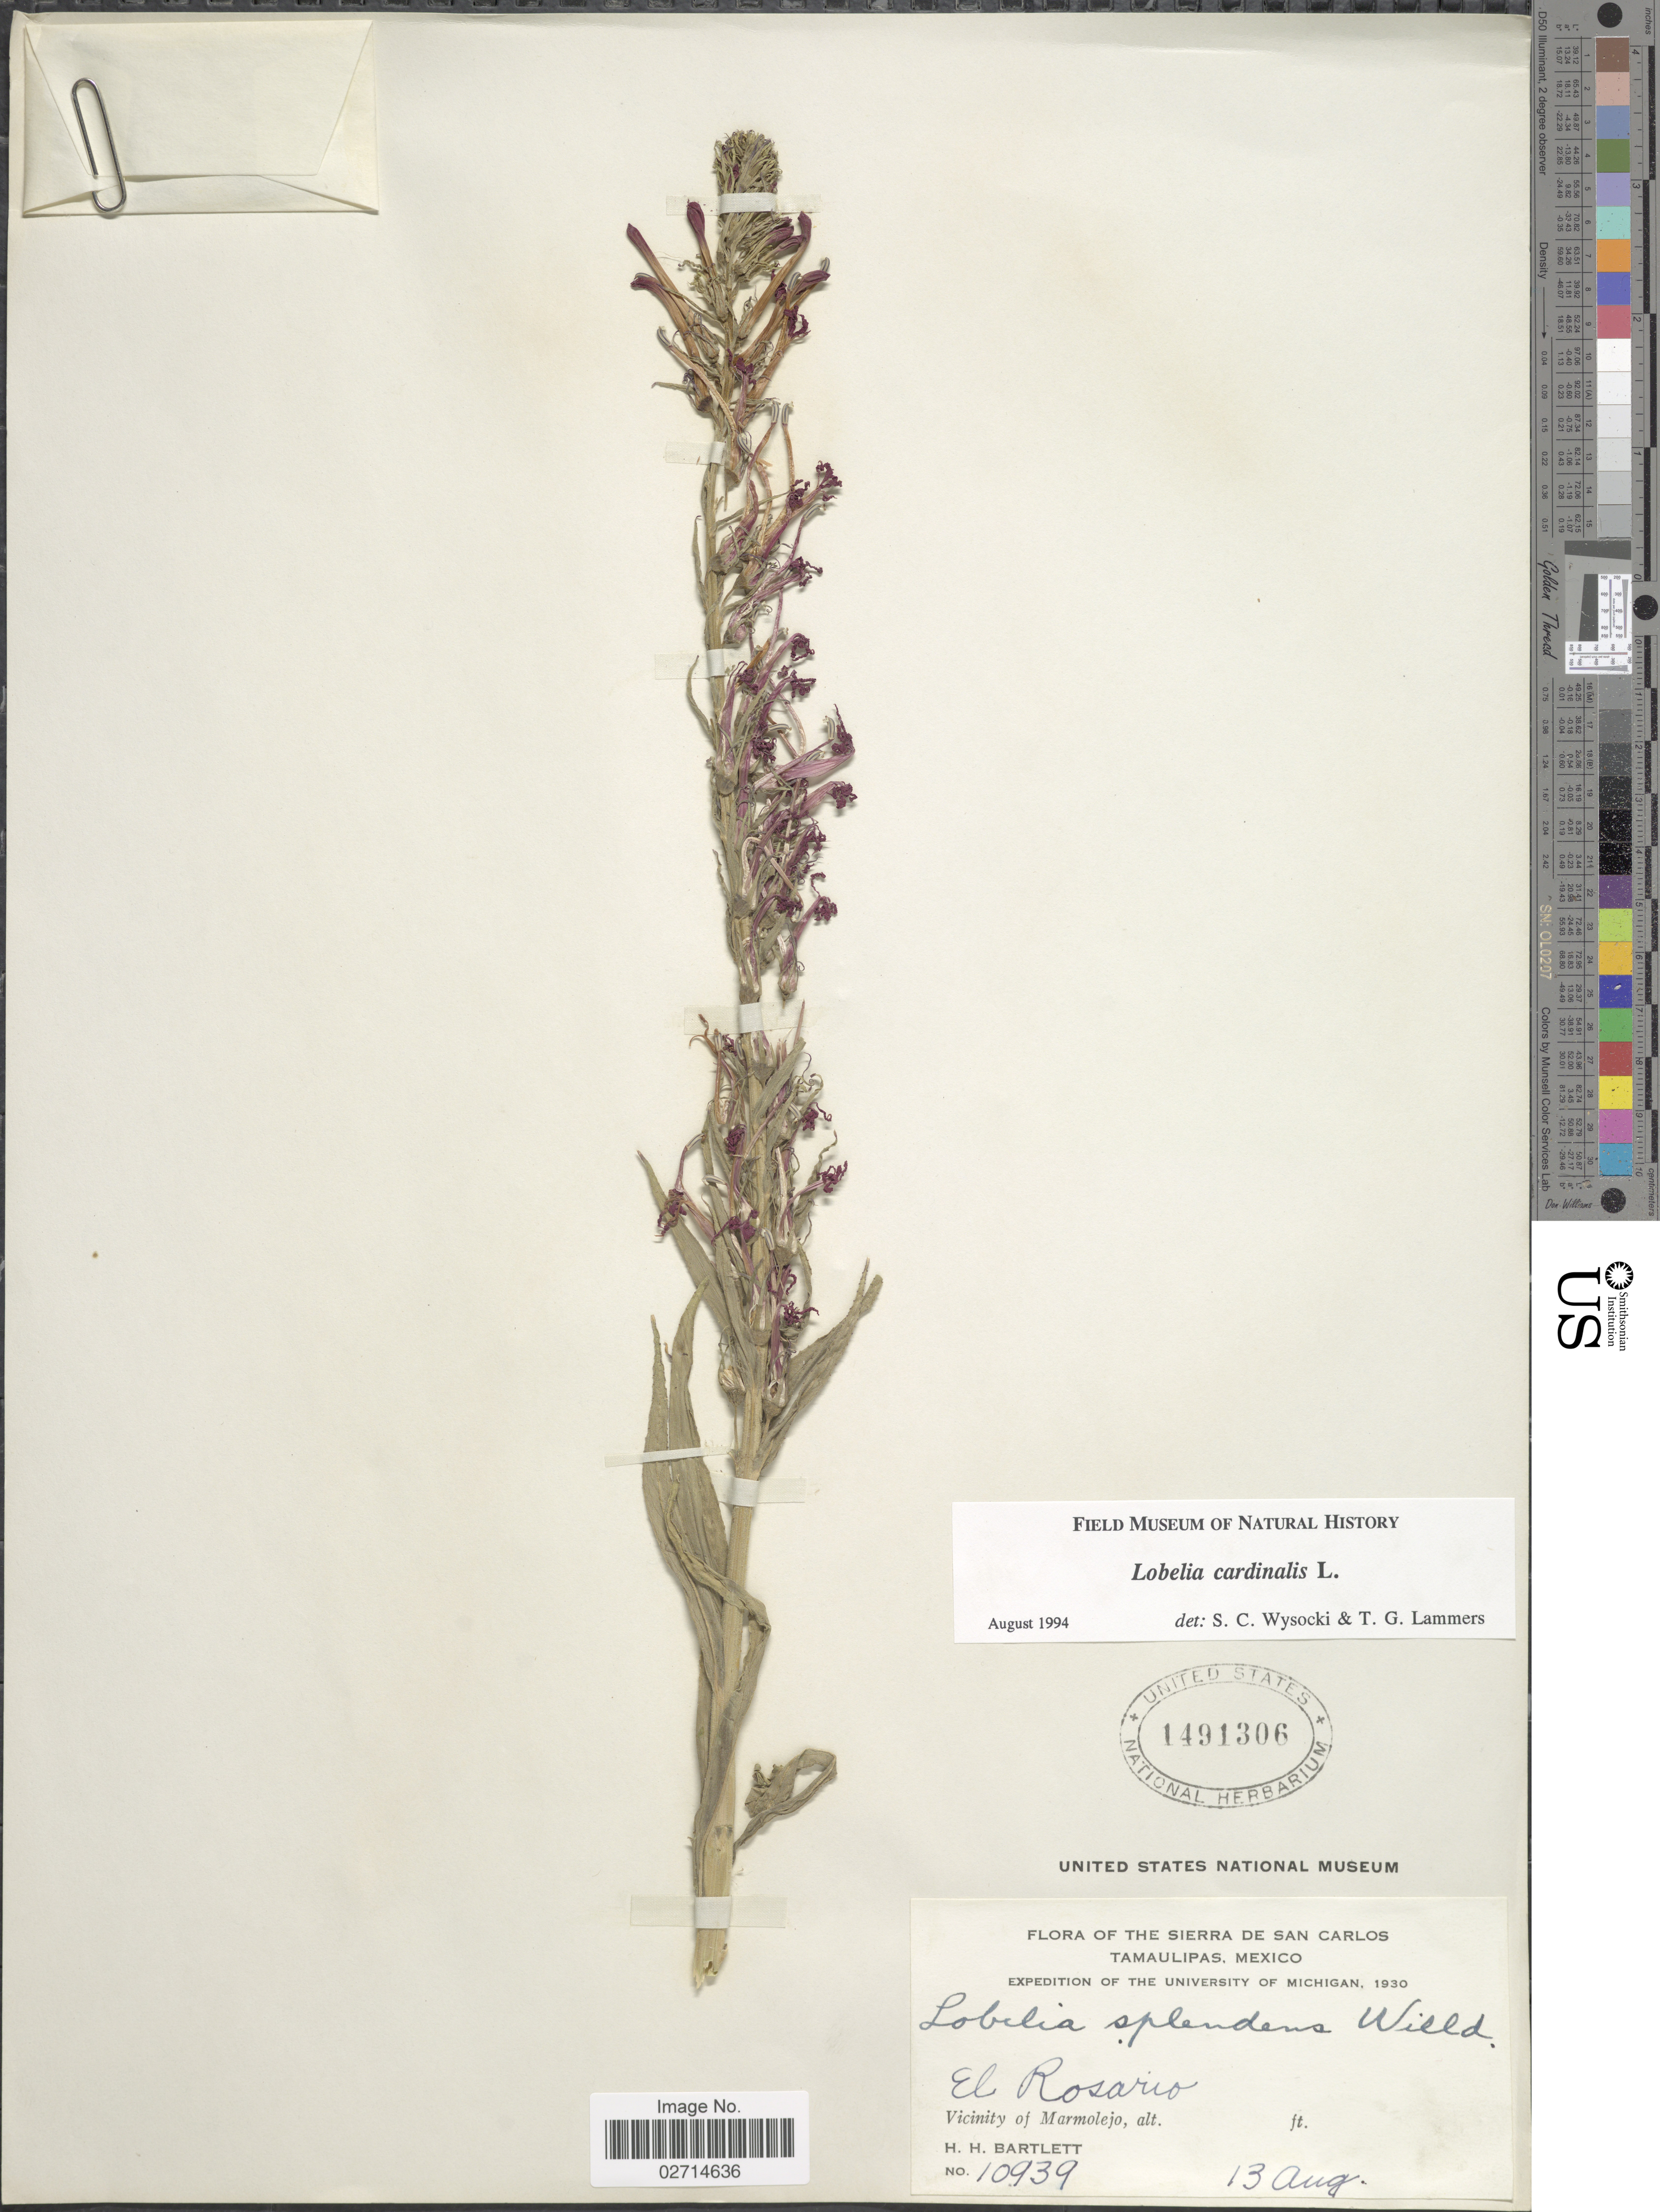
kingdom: Plantae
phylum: Tracheophyta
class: Magnoliopsida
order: Asterales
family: Campanulaceae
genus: Lobelia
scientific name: Lobelia cardinalis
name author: L.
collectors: H. H. Bartlett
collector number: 10939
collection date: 1930-08-13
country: Mexico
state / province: Tamaulipas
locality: Sierra de San Carlos. El Rosario. Vicinity of Marmolejo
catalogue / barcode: US 1491306